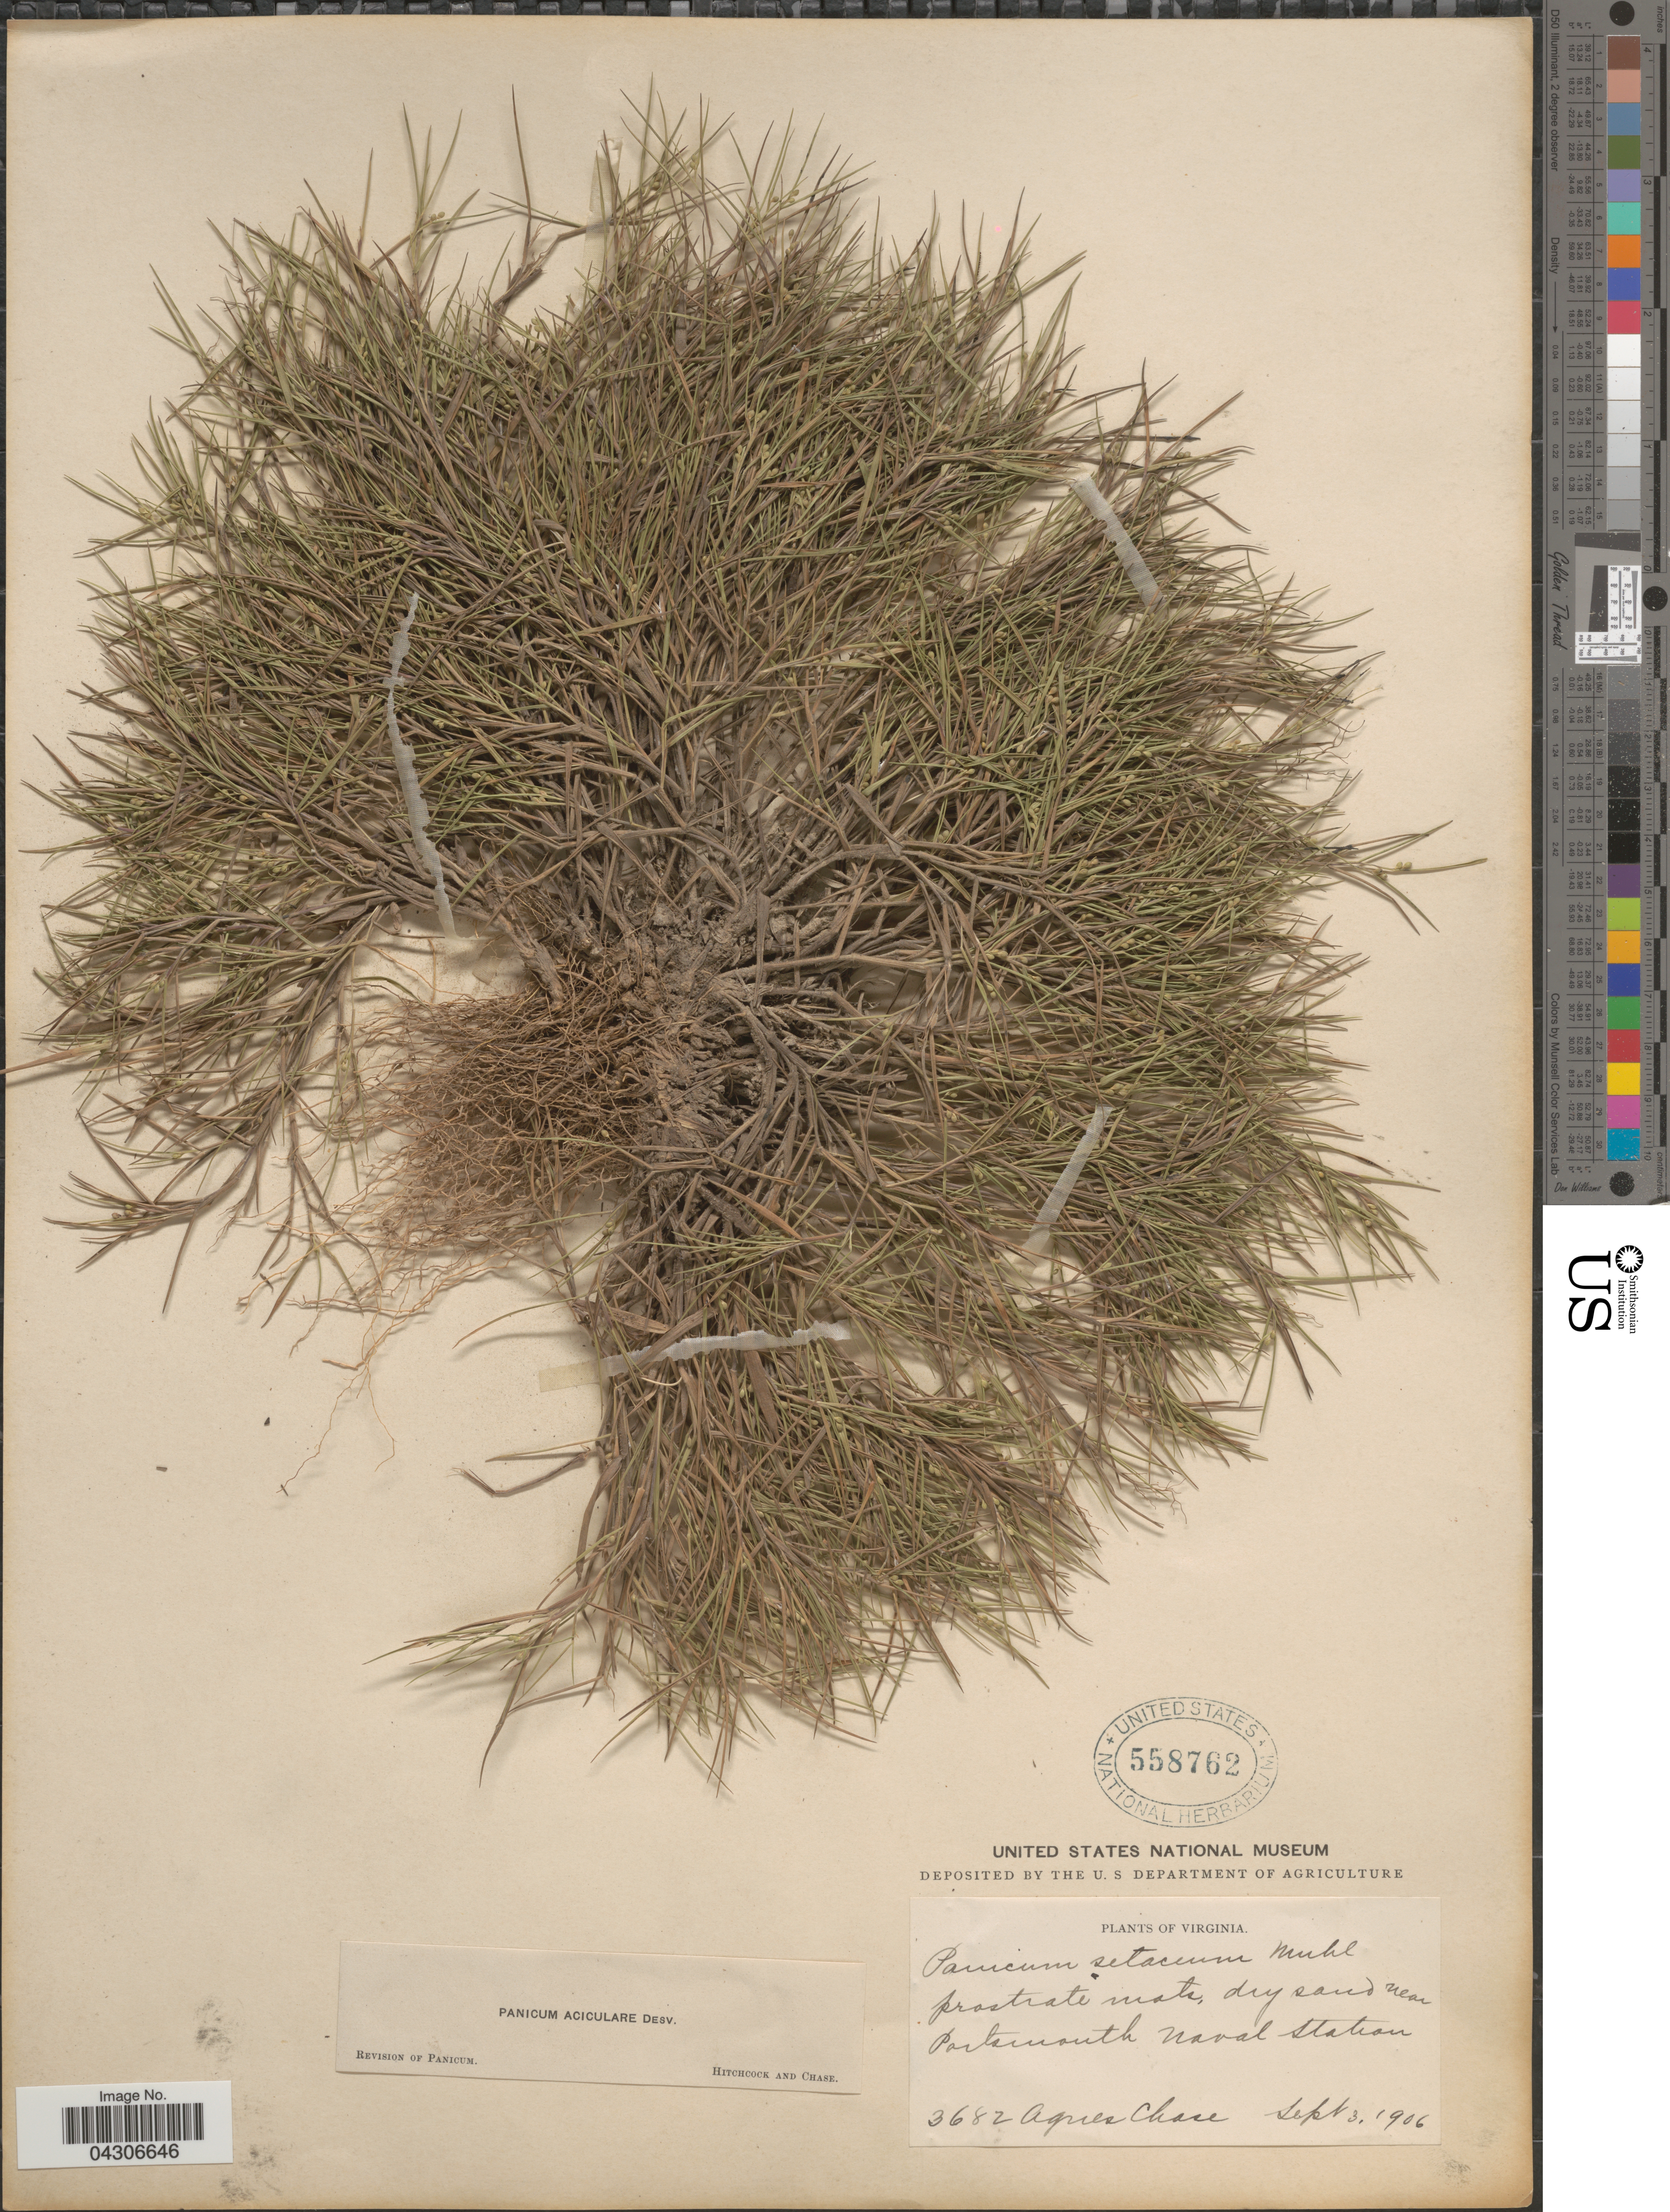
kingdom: Plantae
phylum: Tracheophyta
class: Liliopsida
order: Poales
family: Poaceae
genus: Dichanthelium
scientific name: Dichanthelium aciculare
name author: (Desv. ex Poir.) Gould & C.A. Clark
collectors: A. Chase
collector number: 3682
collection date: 1906-09-03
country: United States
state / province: Virginia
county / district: City of Portsmouth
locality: Prostate mats, dry sand near Portsmouth Naval Station.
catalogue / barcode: US 558762